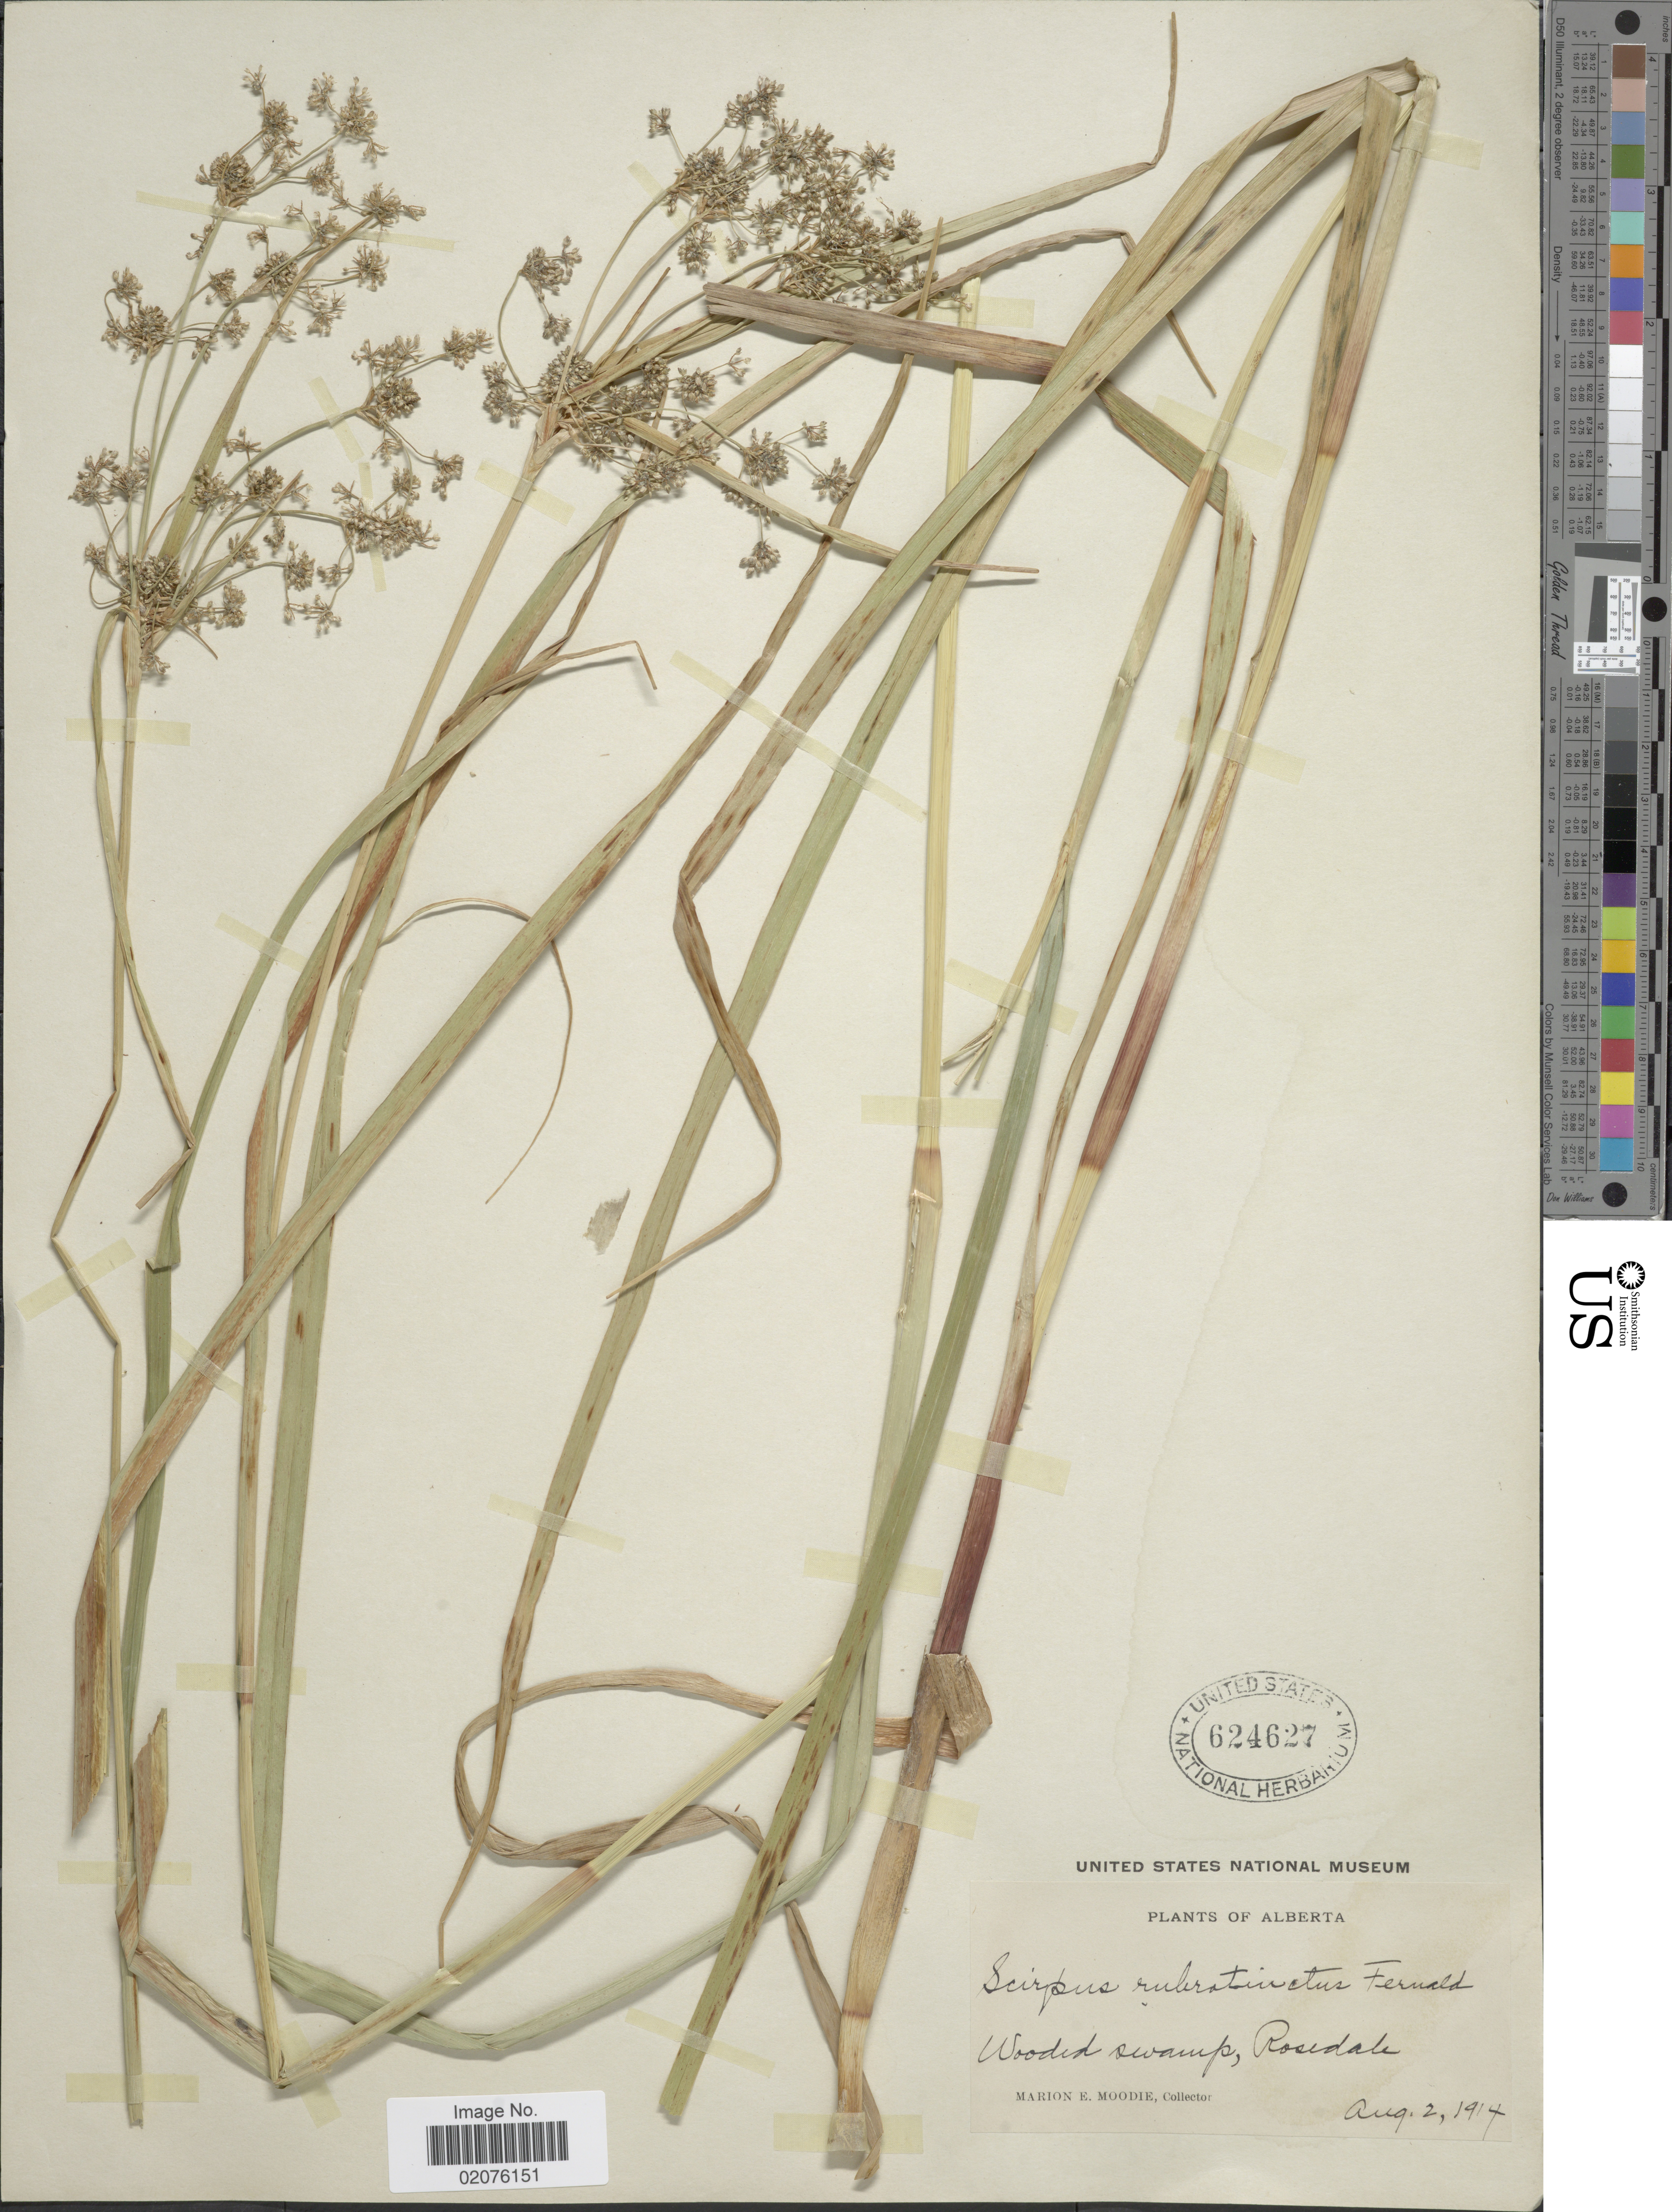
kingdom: Plantae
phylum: Tracheophyta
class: Liliopsida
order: Poales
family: Cyperaceae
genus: Scirpus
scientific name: Scirpus microcarpus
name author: J. Presl & C. Presl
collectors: M. E. Moodie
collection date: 1914-08-02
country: Canada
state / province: Alberta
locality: Rosedale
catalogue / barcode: US 624627